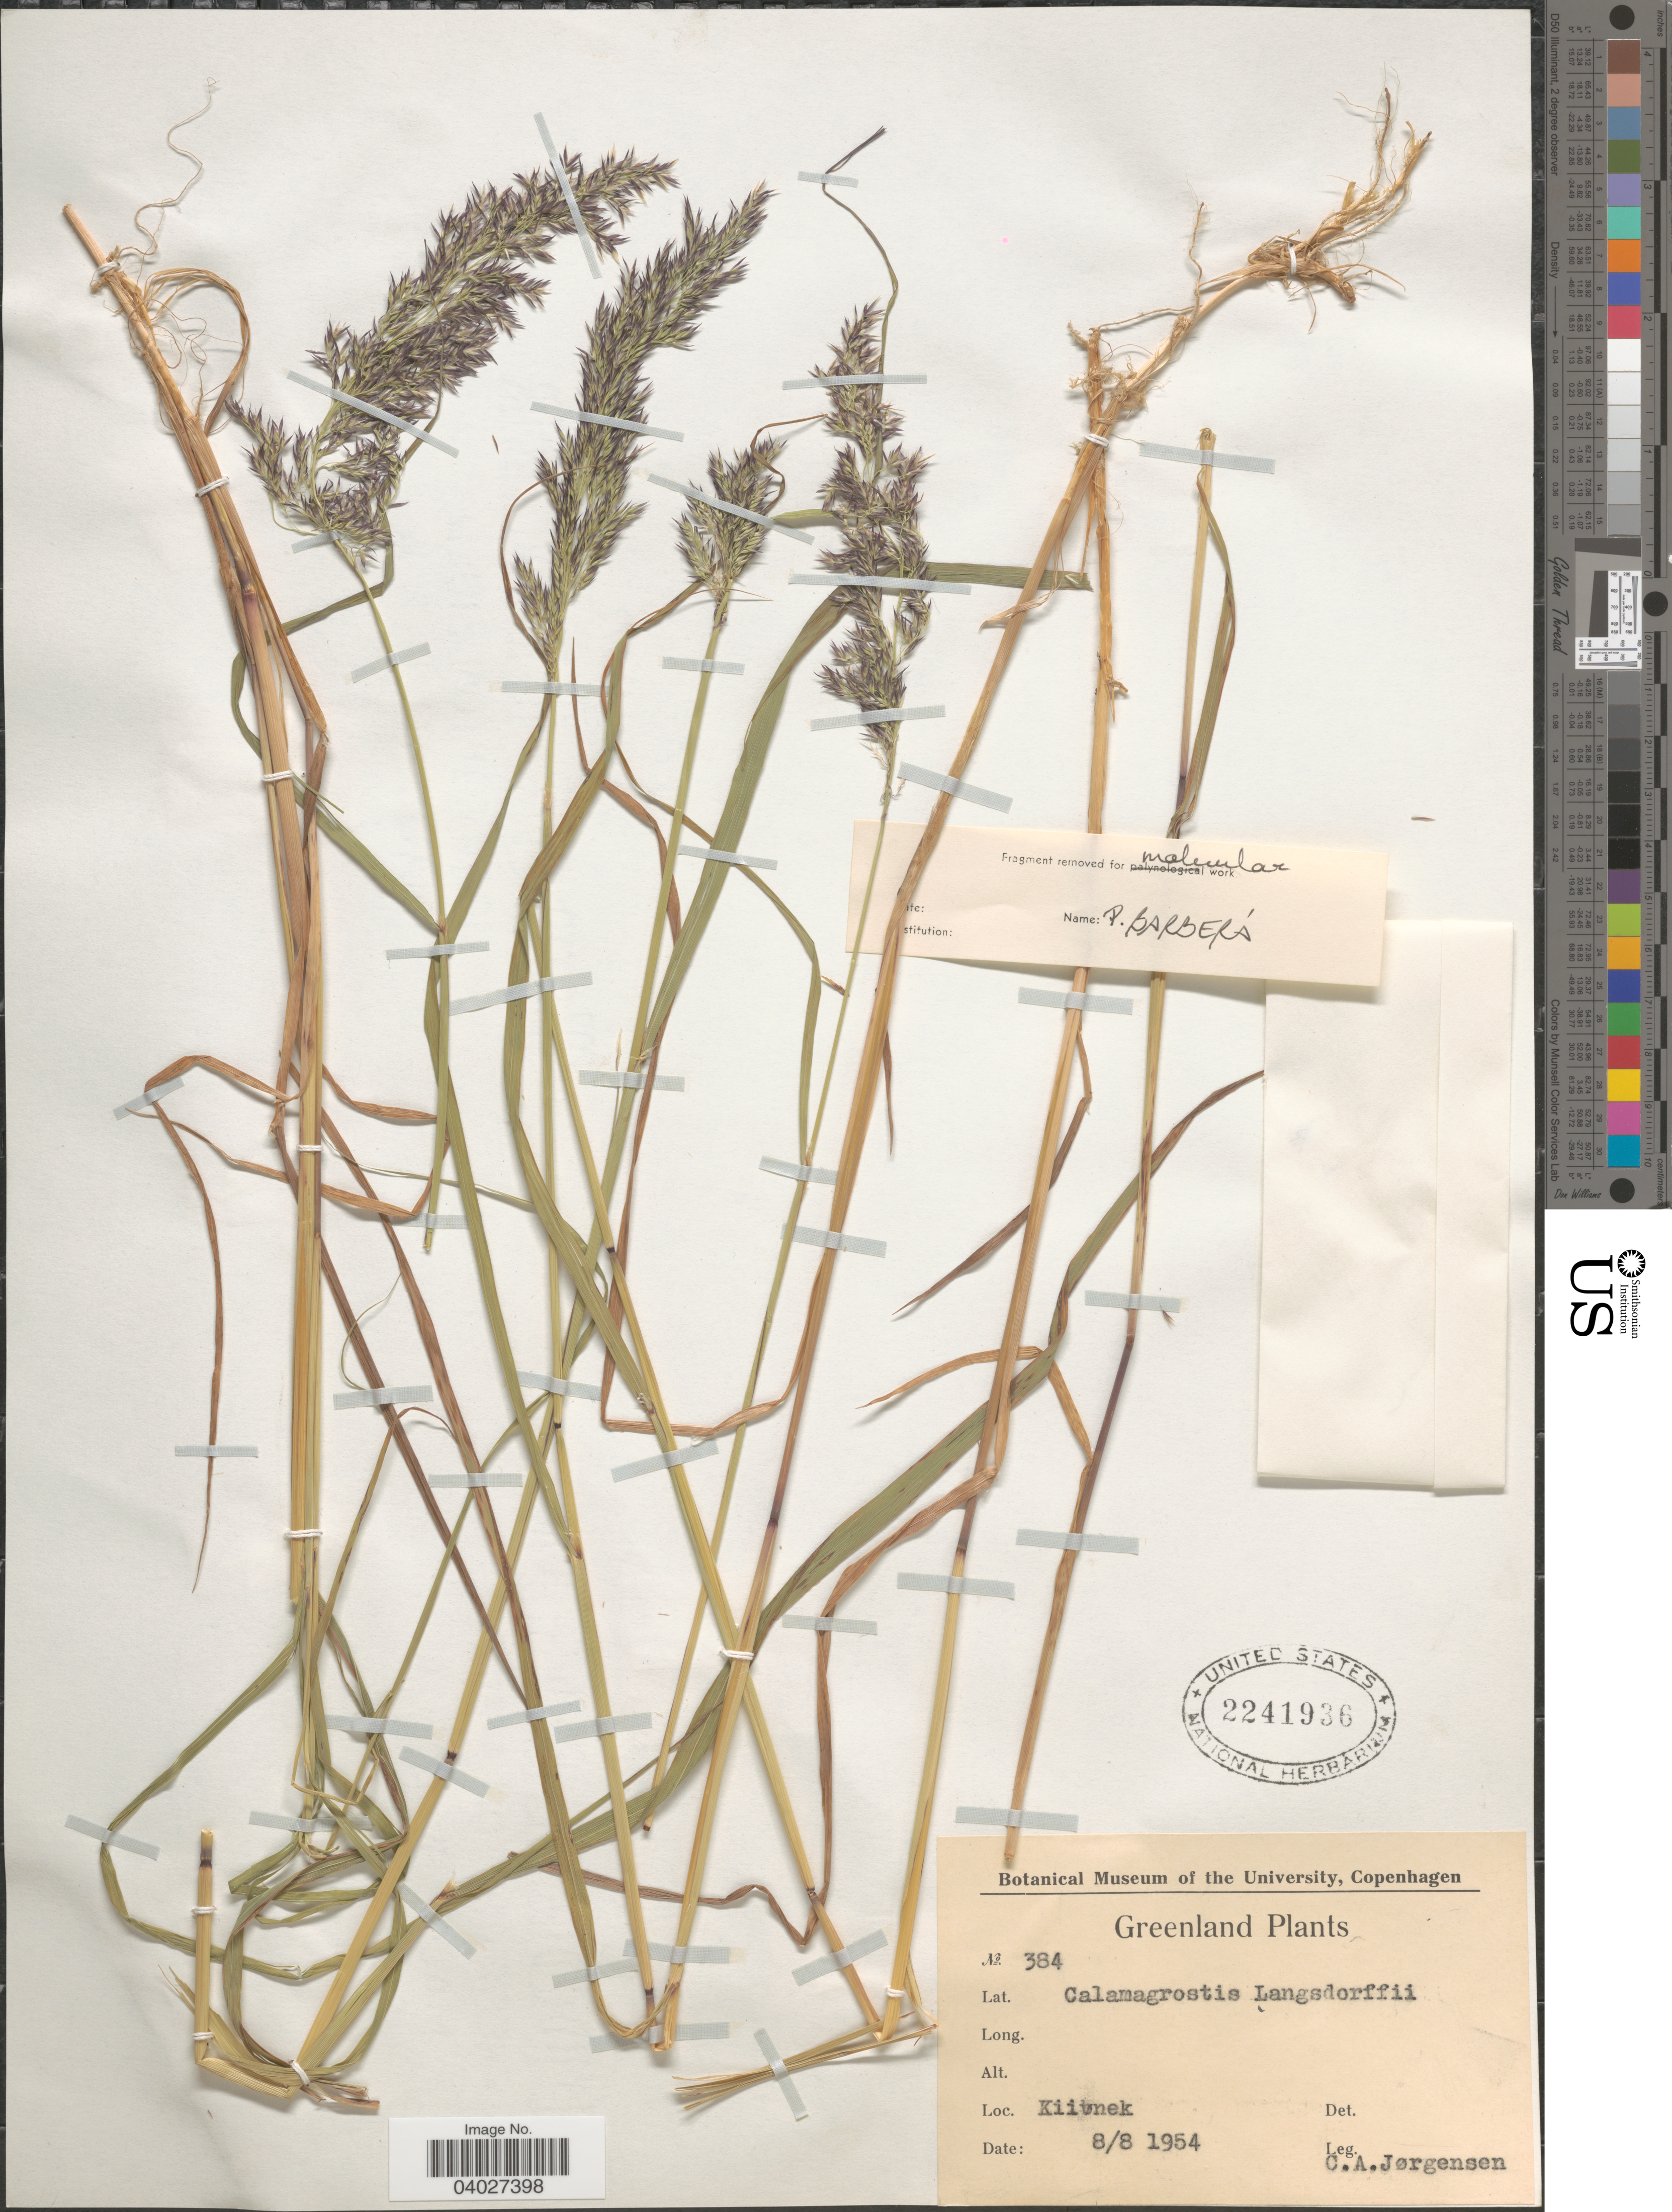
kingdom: Plantae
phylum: Tracheophyta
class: Liliopsida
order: Poales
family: Poaceae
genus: Calamagrostis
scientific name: Calamagrostis canadensis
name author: (Michx.) P. Beauv.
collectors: C. A. Jørgensen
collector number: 384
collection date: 1954-08-08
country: Greenland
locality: Kiivnek.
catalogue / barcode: US 2241936